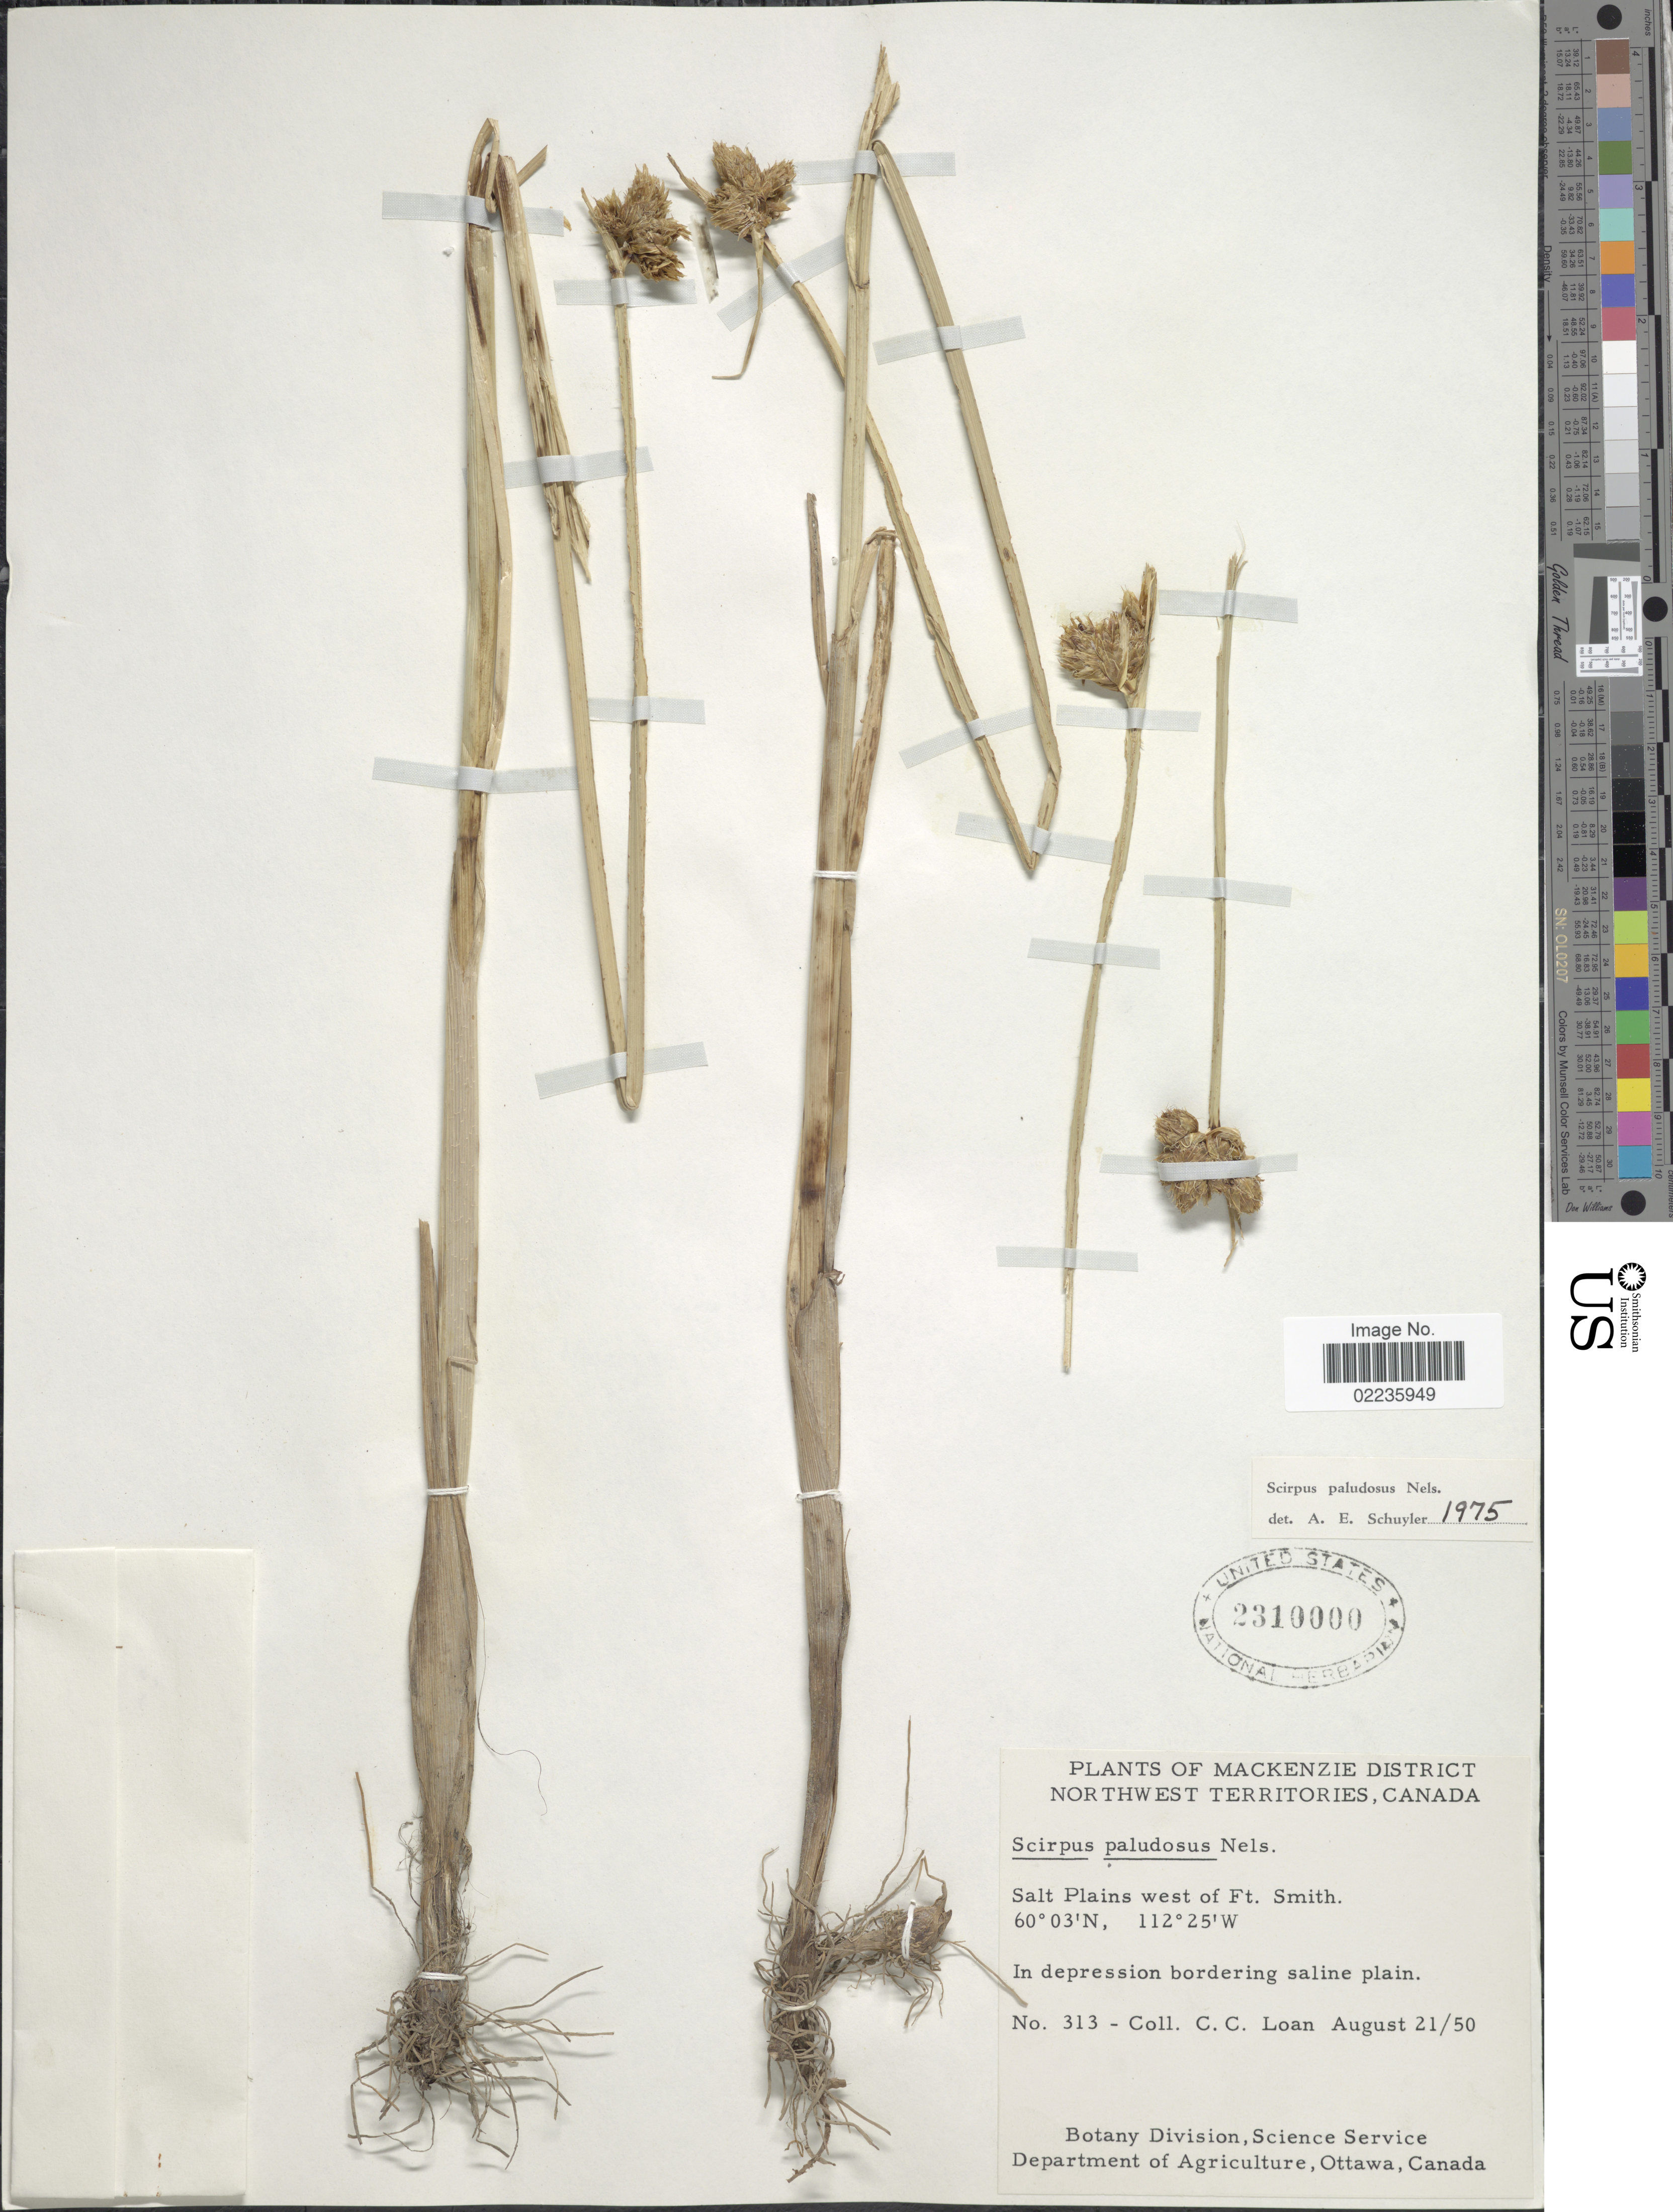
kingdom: Plantae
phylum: Tracheophyta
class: Liliopsida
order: Poales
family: Cyperaceae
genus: Bolboschoenus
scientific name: Bolboschoenus maritimus subsp. paludosus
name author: (A. Nelson) T. Koyama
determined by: Strong, M. T., (US), Smithsonian Institution - National Museum of Natural History (UNITED STATES)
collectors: C. Loan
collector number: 313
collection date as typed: Transcribed d/m/y: 21/8/50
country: Canada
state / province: Northwest Territories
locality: Mackenzie District. Salt Plain west of Ft. Smith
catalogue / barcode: US 2310000